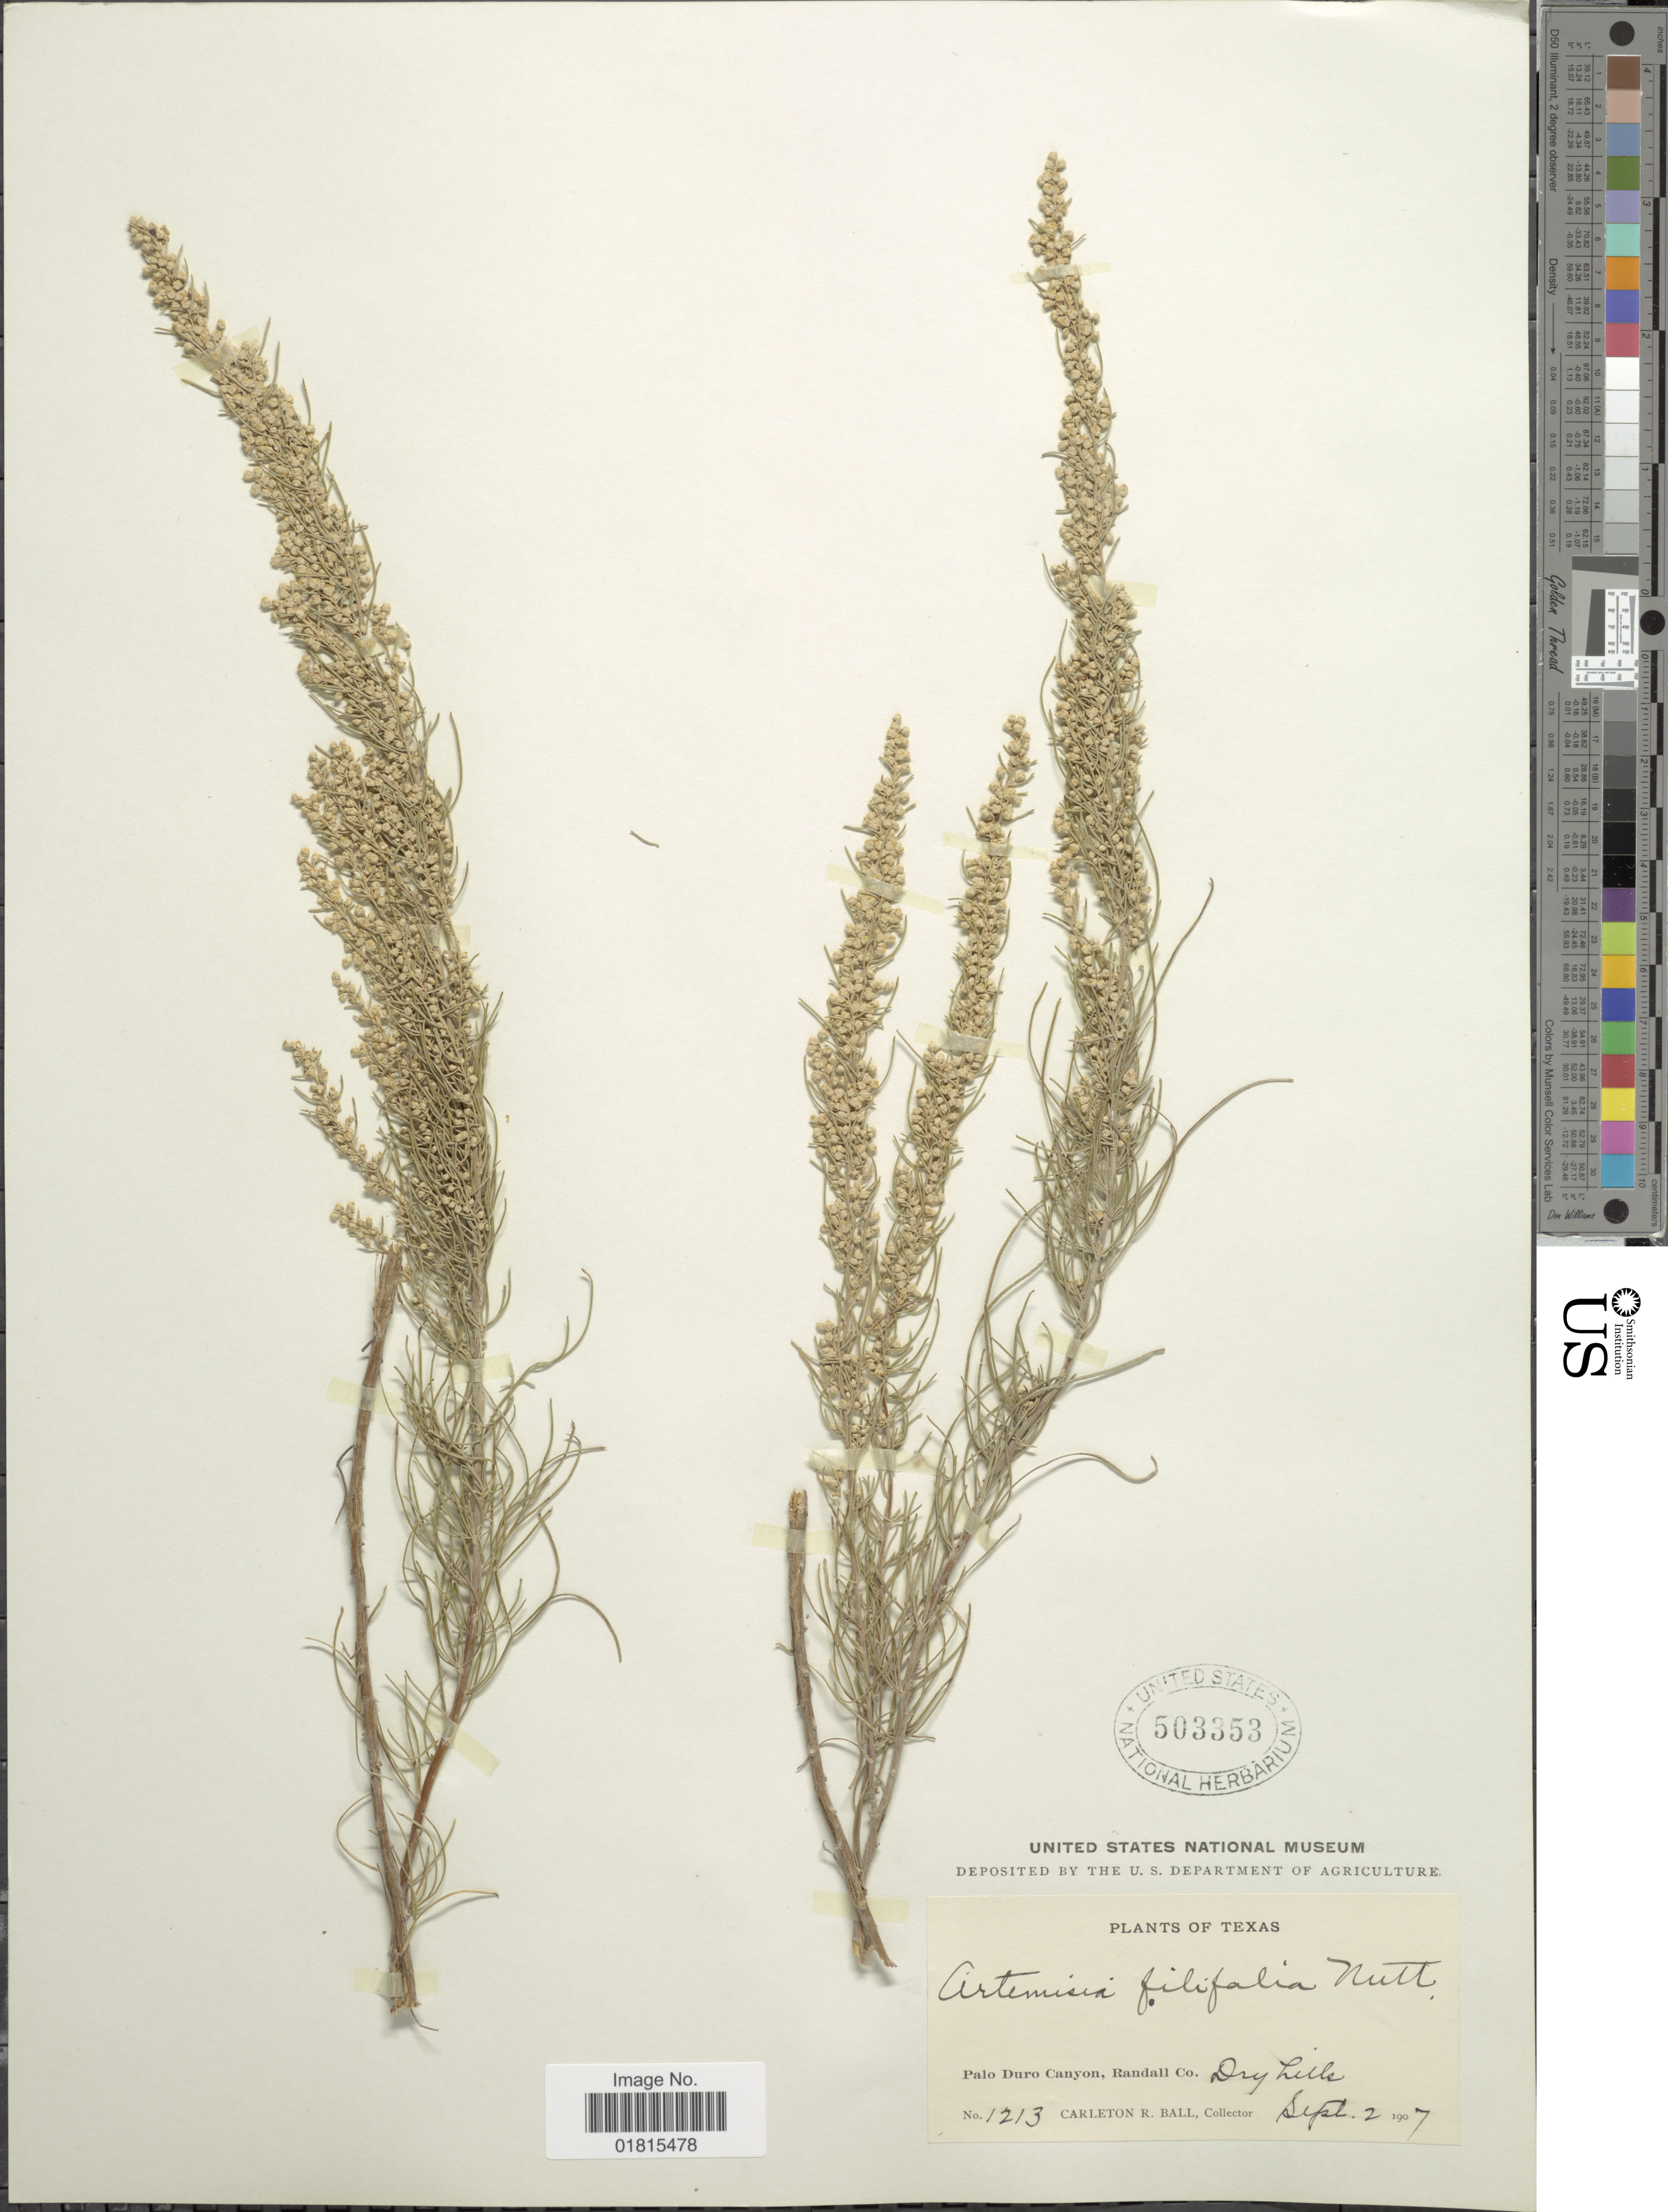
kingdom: Plantae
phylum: Tracheophyta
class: Magnoliopsida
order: Asterales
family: Asteraceae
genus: Artemisia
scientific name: Artemisia filifolia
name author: Torr.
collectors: C. R. Ball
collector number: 1213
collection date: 1907-09-02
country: United States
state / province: Texas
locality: Palo Duro Canyon, Randall Co. Dry hills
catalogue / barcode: US 503353